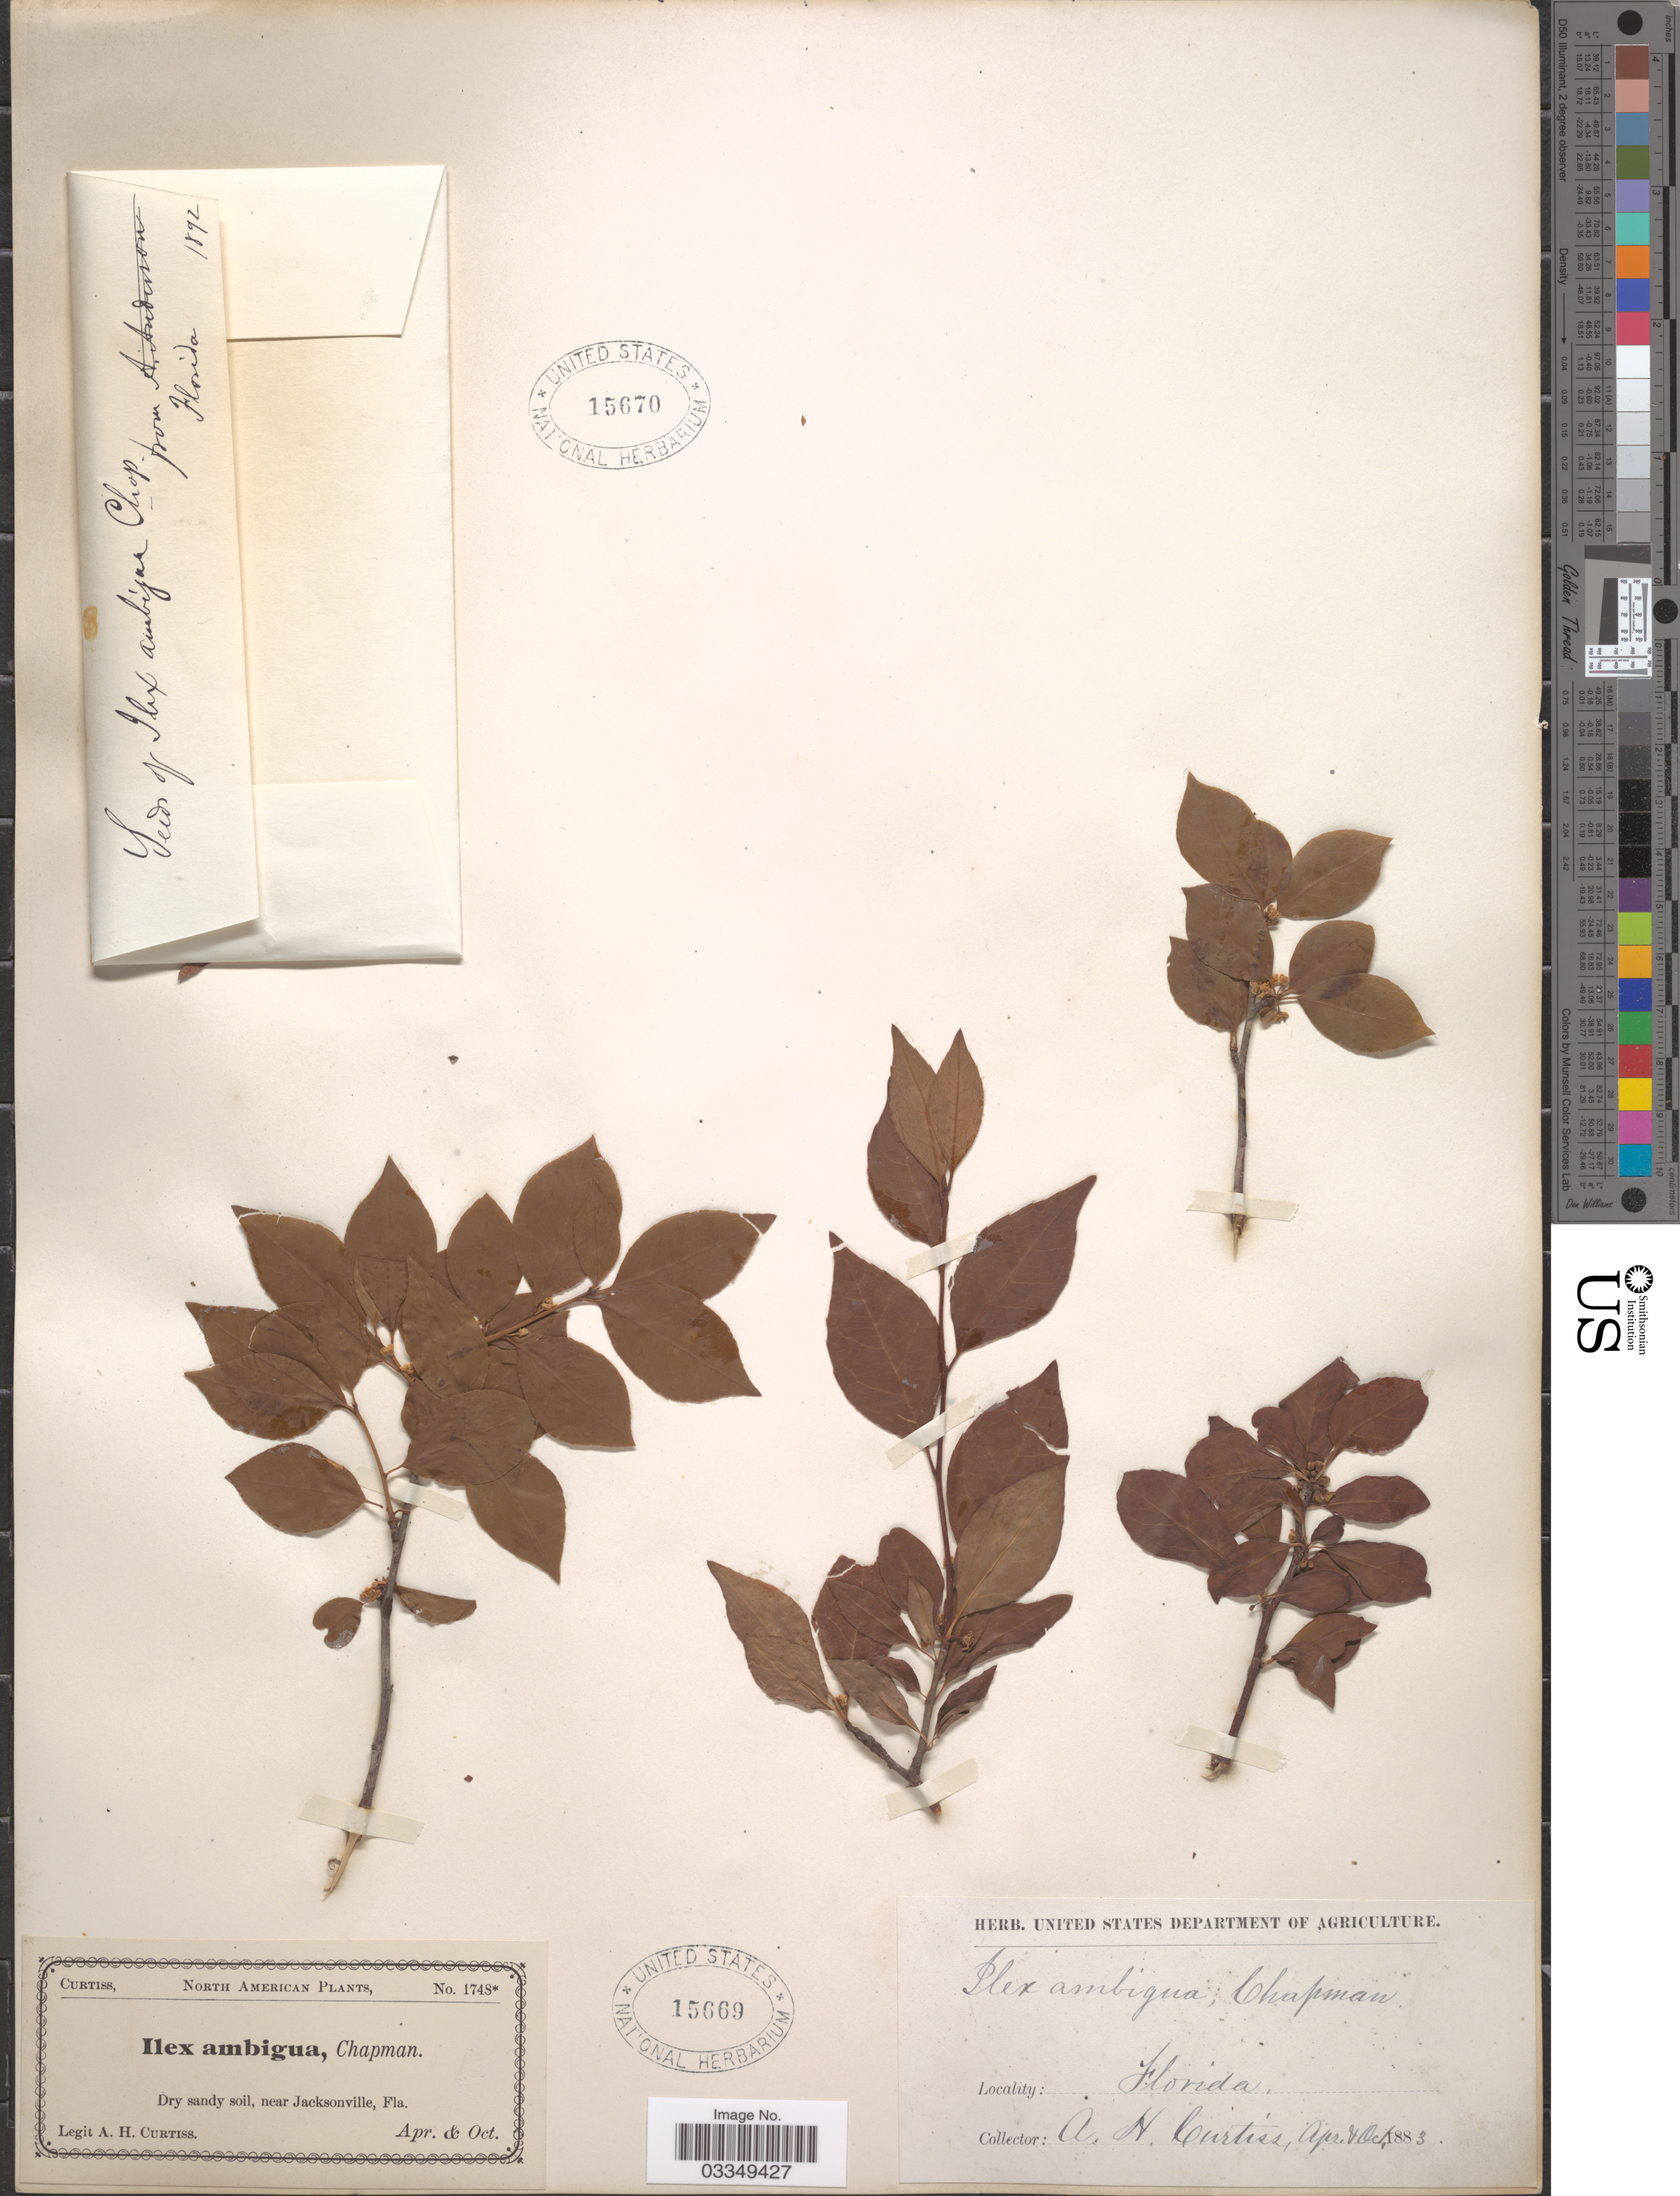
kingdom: Plantae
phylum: Tracheophyta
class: Magnoliopsida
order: Aquifoliales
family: Aquifoliaceae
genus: Ilex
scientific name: Ilex ambigua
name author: Chapm.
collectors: A. H. Curtiss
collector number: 1748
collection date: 1883-04/1883-10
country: United States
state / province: Florida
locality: Near Jacksonville.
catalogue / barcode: US 15669